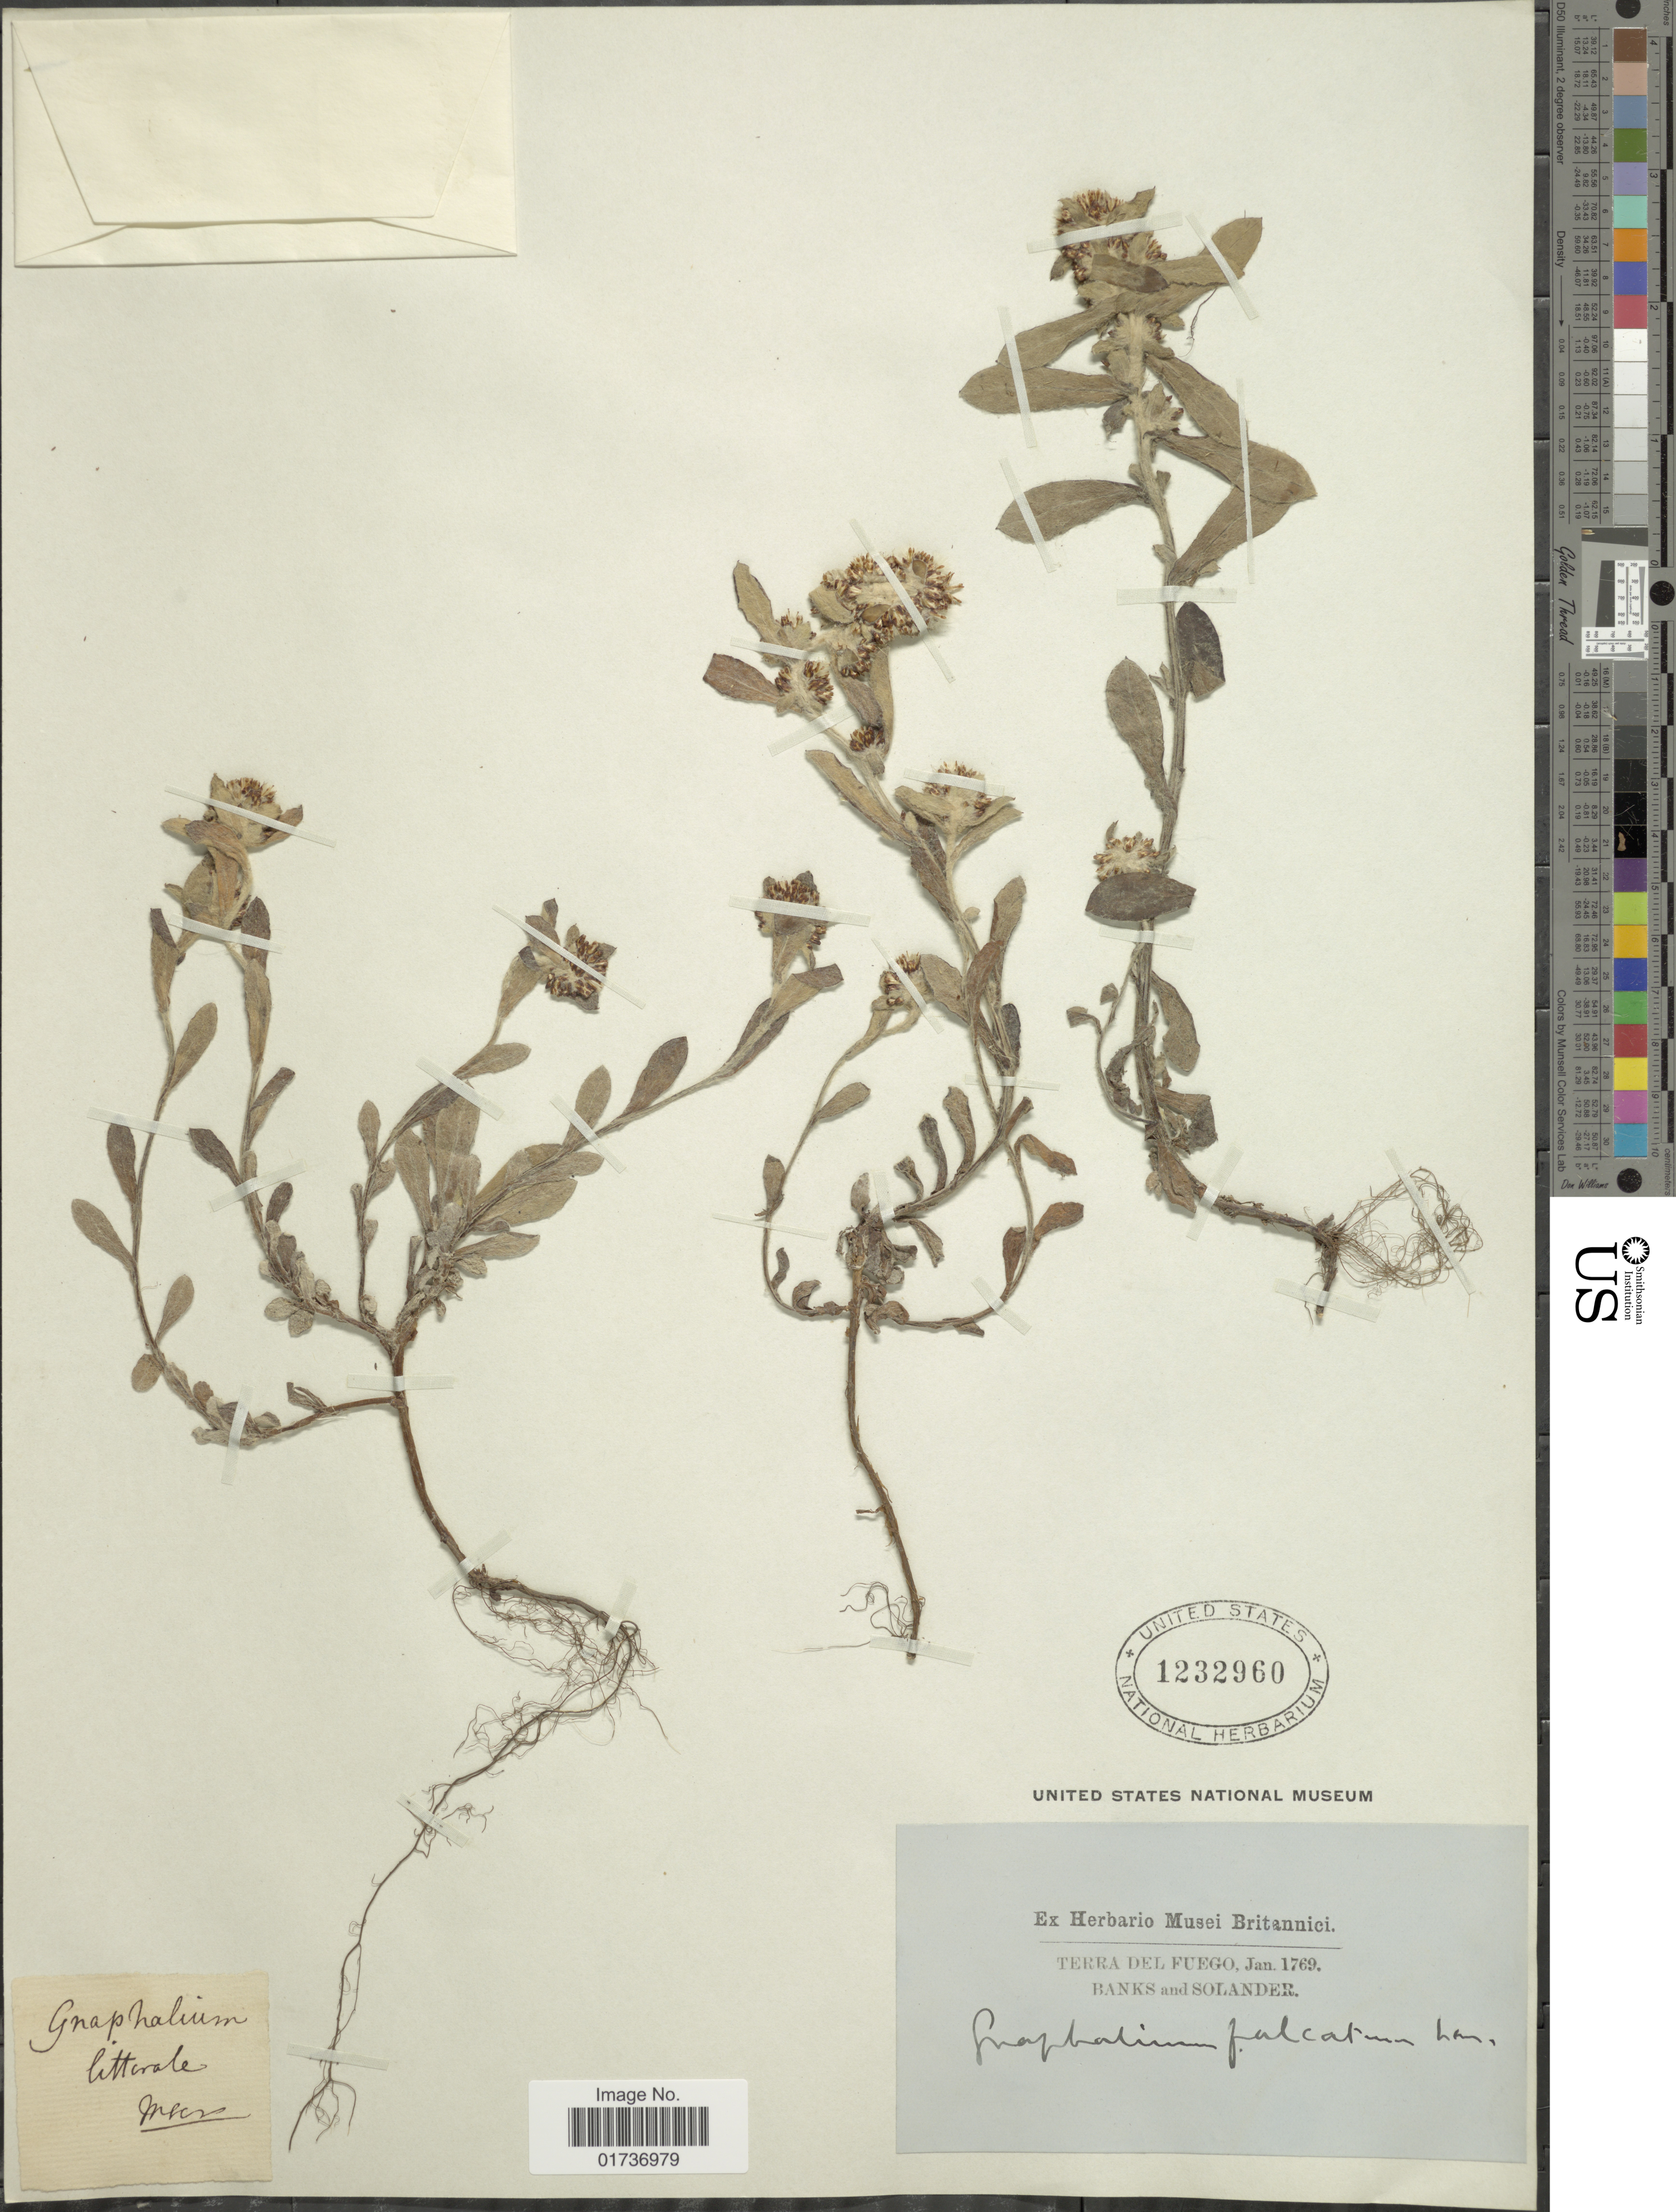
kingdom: Plantae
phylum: Tracheophyta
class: Magnoliopsida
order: Asterales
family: Asteraceae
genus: Gnaphalium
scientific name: Gnaphalium consanguineum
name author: Gaudich.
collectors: ex herb. Musei Britannici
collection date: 1769-01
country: Argentina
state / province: Tierra del Fuego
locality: Terra del Fuego, Banks and Solander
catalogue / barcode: US 1232960